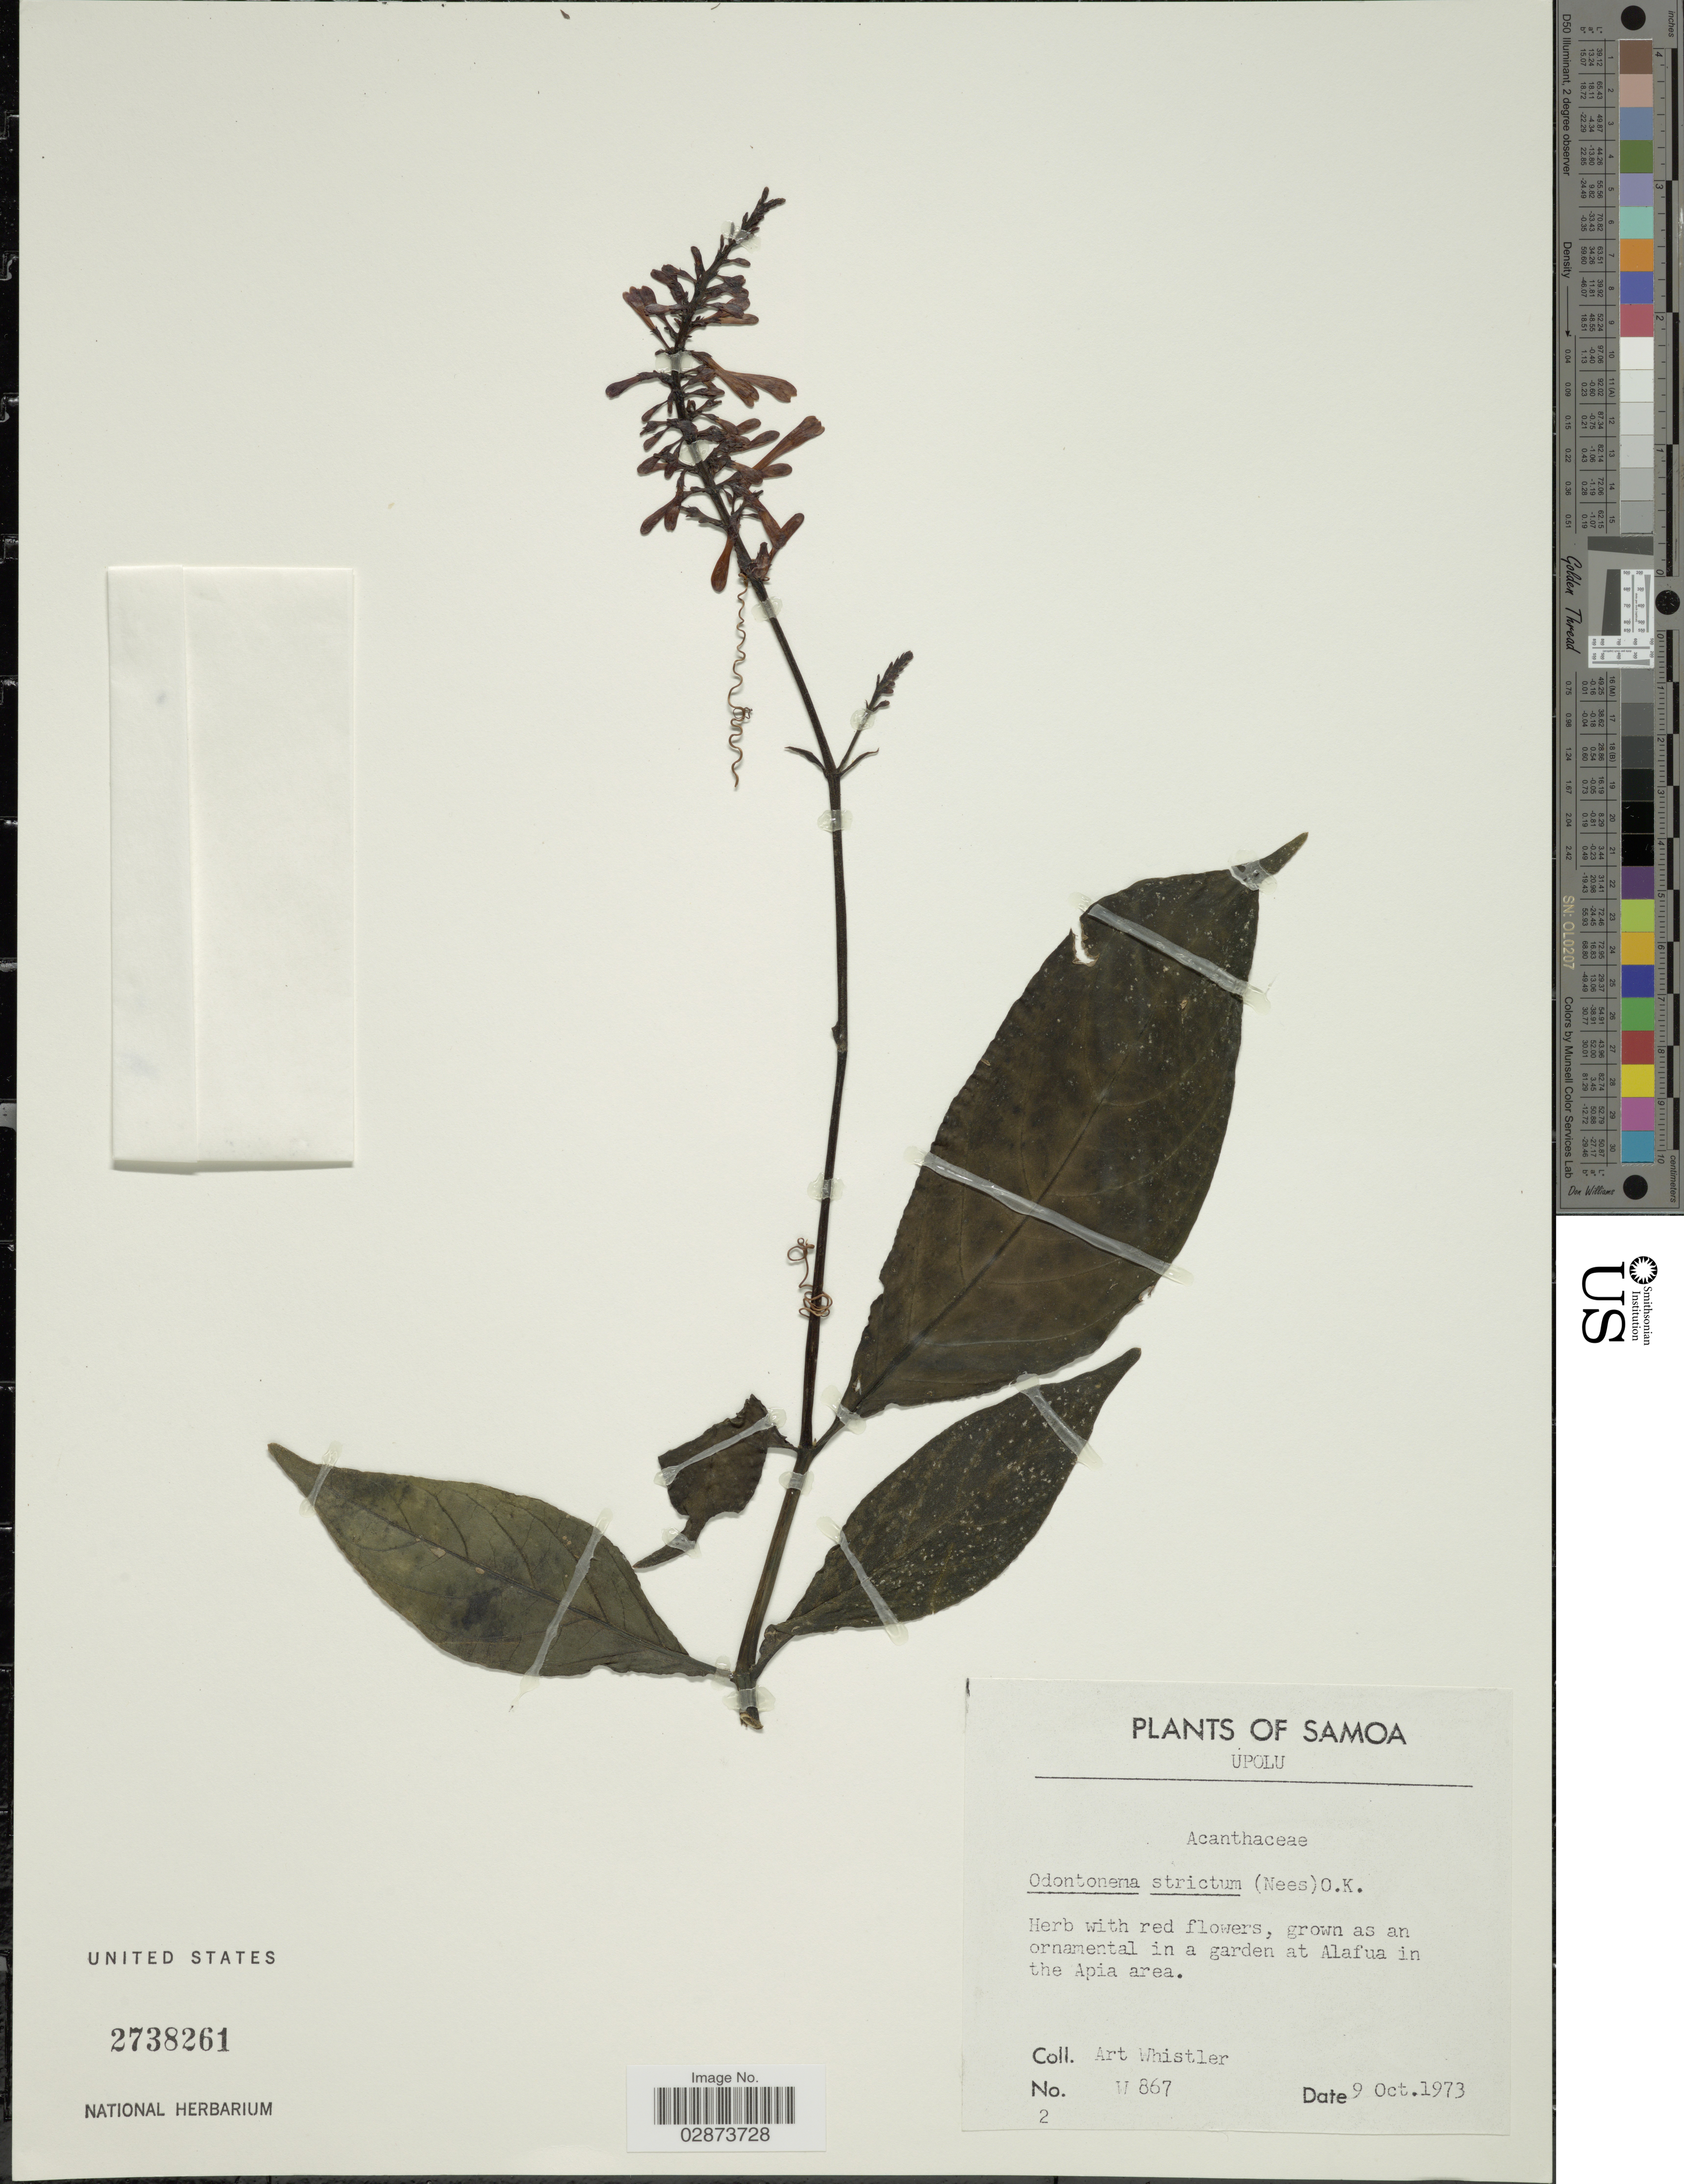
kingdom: Plantae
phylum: Tracheophyta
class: Magnoliopsida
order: Lamiales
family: Acanthaceae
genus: Odontonema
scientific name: Odontonema cuspidatum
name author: (Nees) Kuntze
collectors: A. Whistler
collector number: W867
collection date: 1973-10-09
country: Samoa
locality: Samoa. Upolu. Grown as an ornamental in a garden at Alafua in the Apia area.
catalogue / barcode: US 2738261